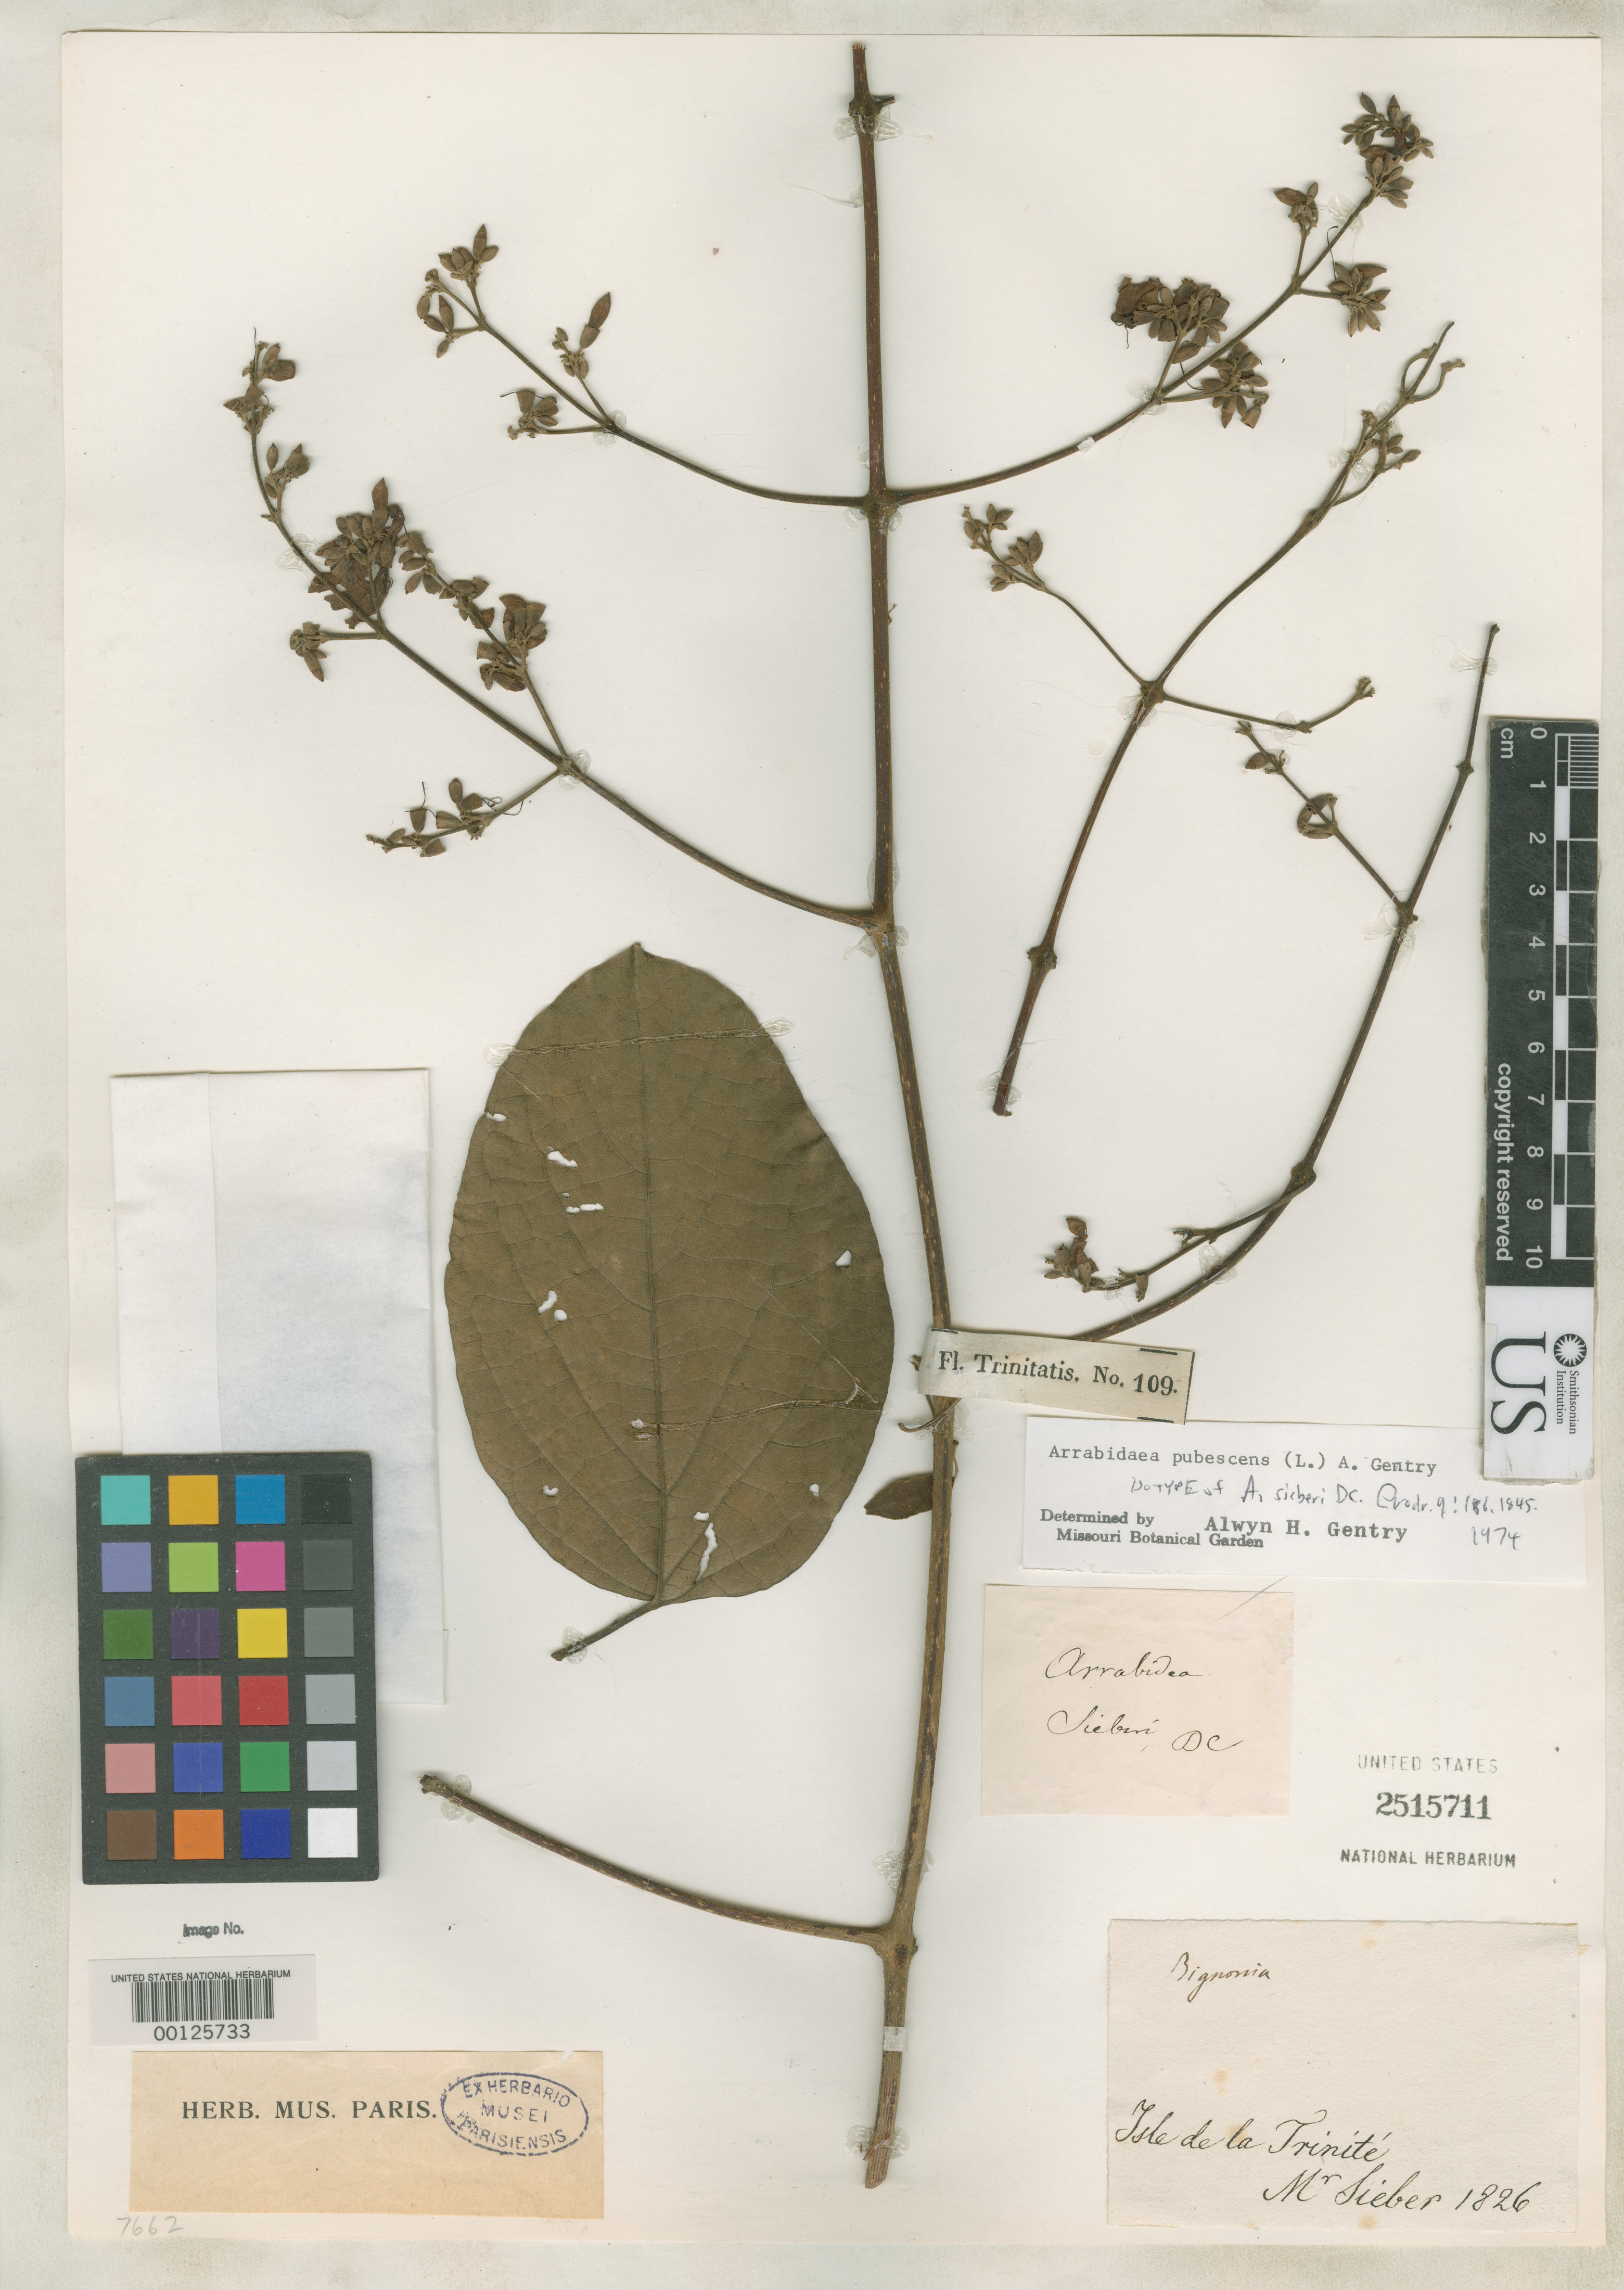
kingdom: Plantae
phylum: Tracheophyta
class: Magnoliopsida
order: Lamiales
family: Bignoniaceae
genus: Arrabidaea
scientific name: Arrabidaea sieberi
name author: A. DC. in DC.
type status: Isotype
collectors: F. W. Sieber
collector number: Fl. Trin. 109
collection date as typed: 1826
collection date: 1826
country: Trinidad and Tobago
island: Trinidad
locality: Isle de la Trinité.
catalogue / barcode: US 2515711